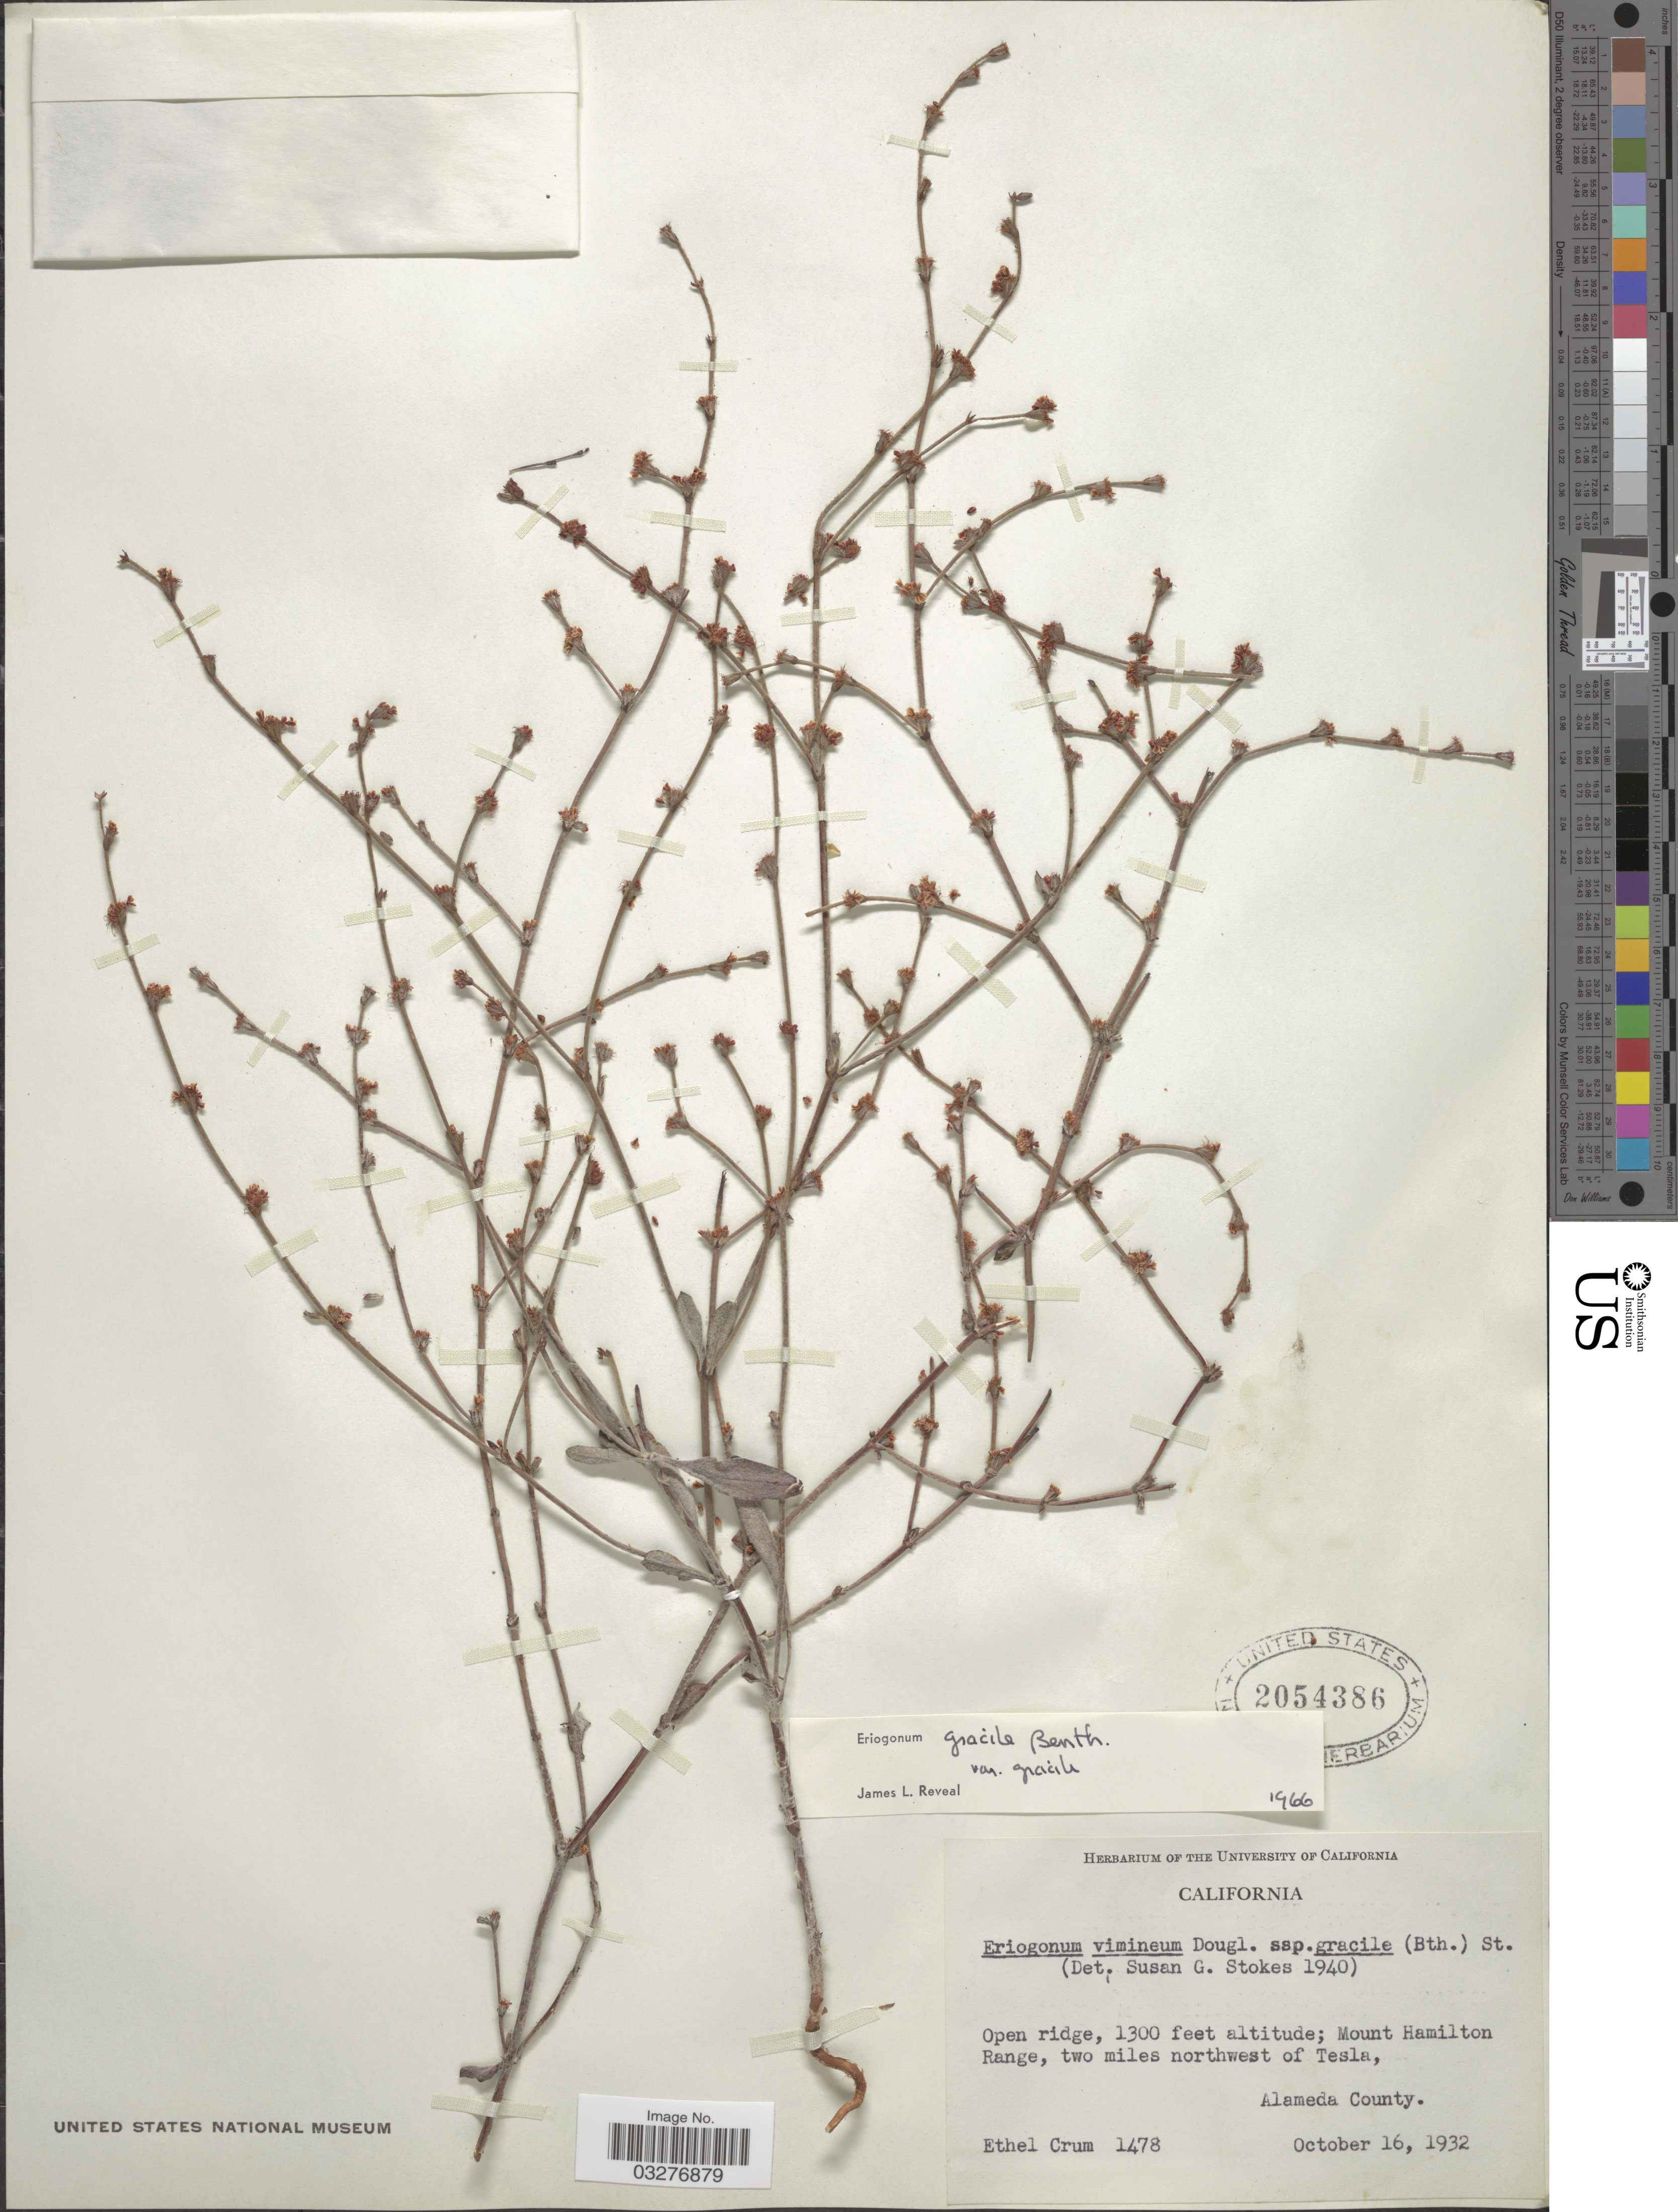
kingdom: Plantae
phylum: Tracheophyta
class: Magnoliopsida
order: Caryophyllales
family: Polygonaceae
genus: Eriogonum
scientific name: Eriogonum gracile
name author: Benth.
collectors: E. K. Crum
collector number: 1478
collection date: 1932-10-16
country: United States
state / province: California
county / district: Alameda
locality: Mount Hamilton Range, two miles northwest of Tesla, Alameda County.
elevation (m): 396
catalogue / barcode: US 2054386